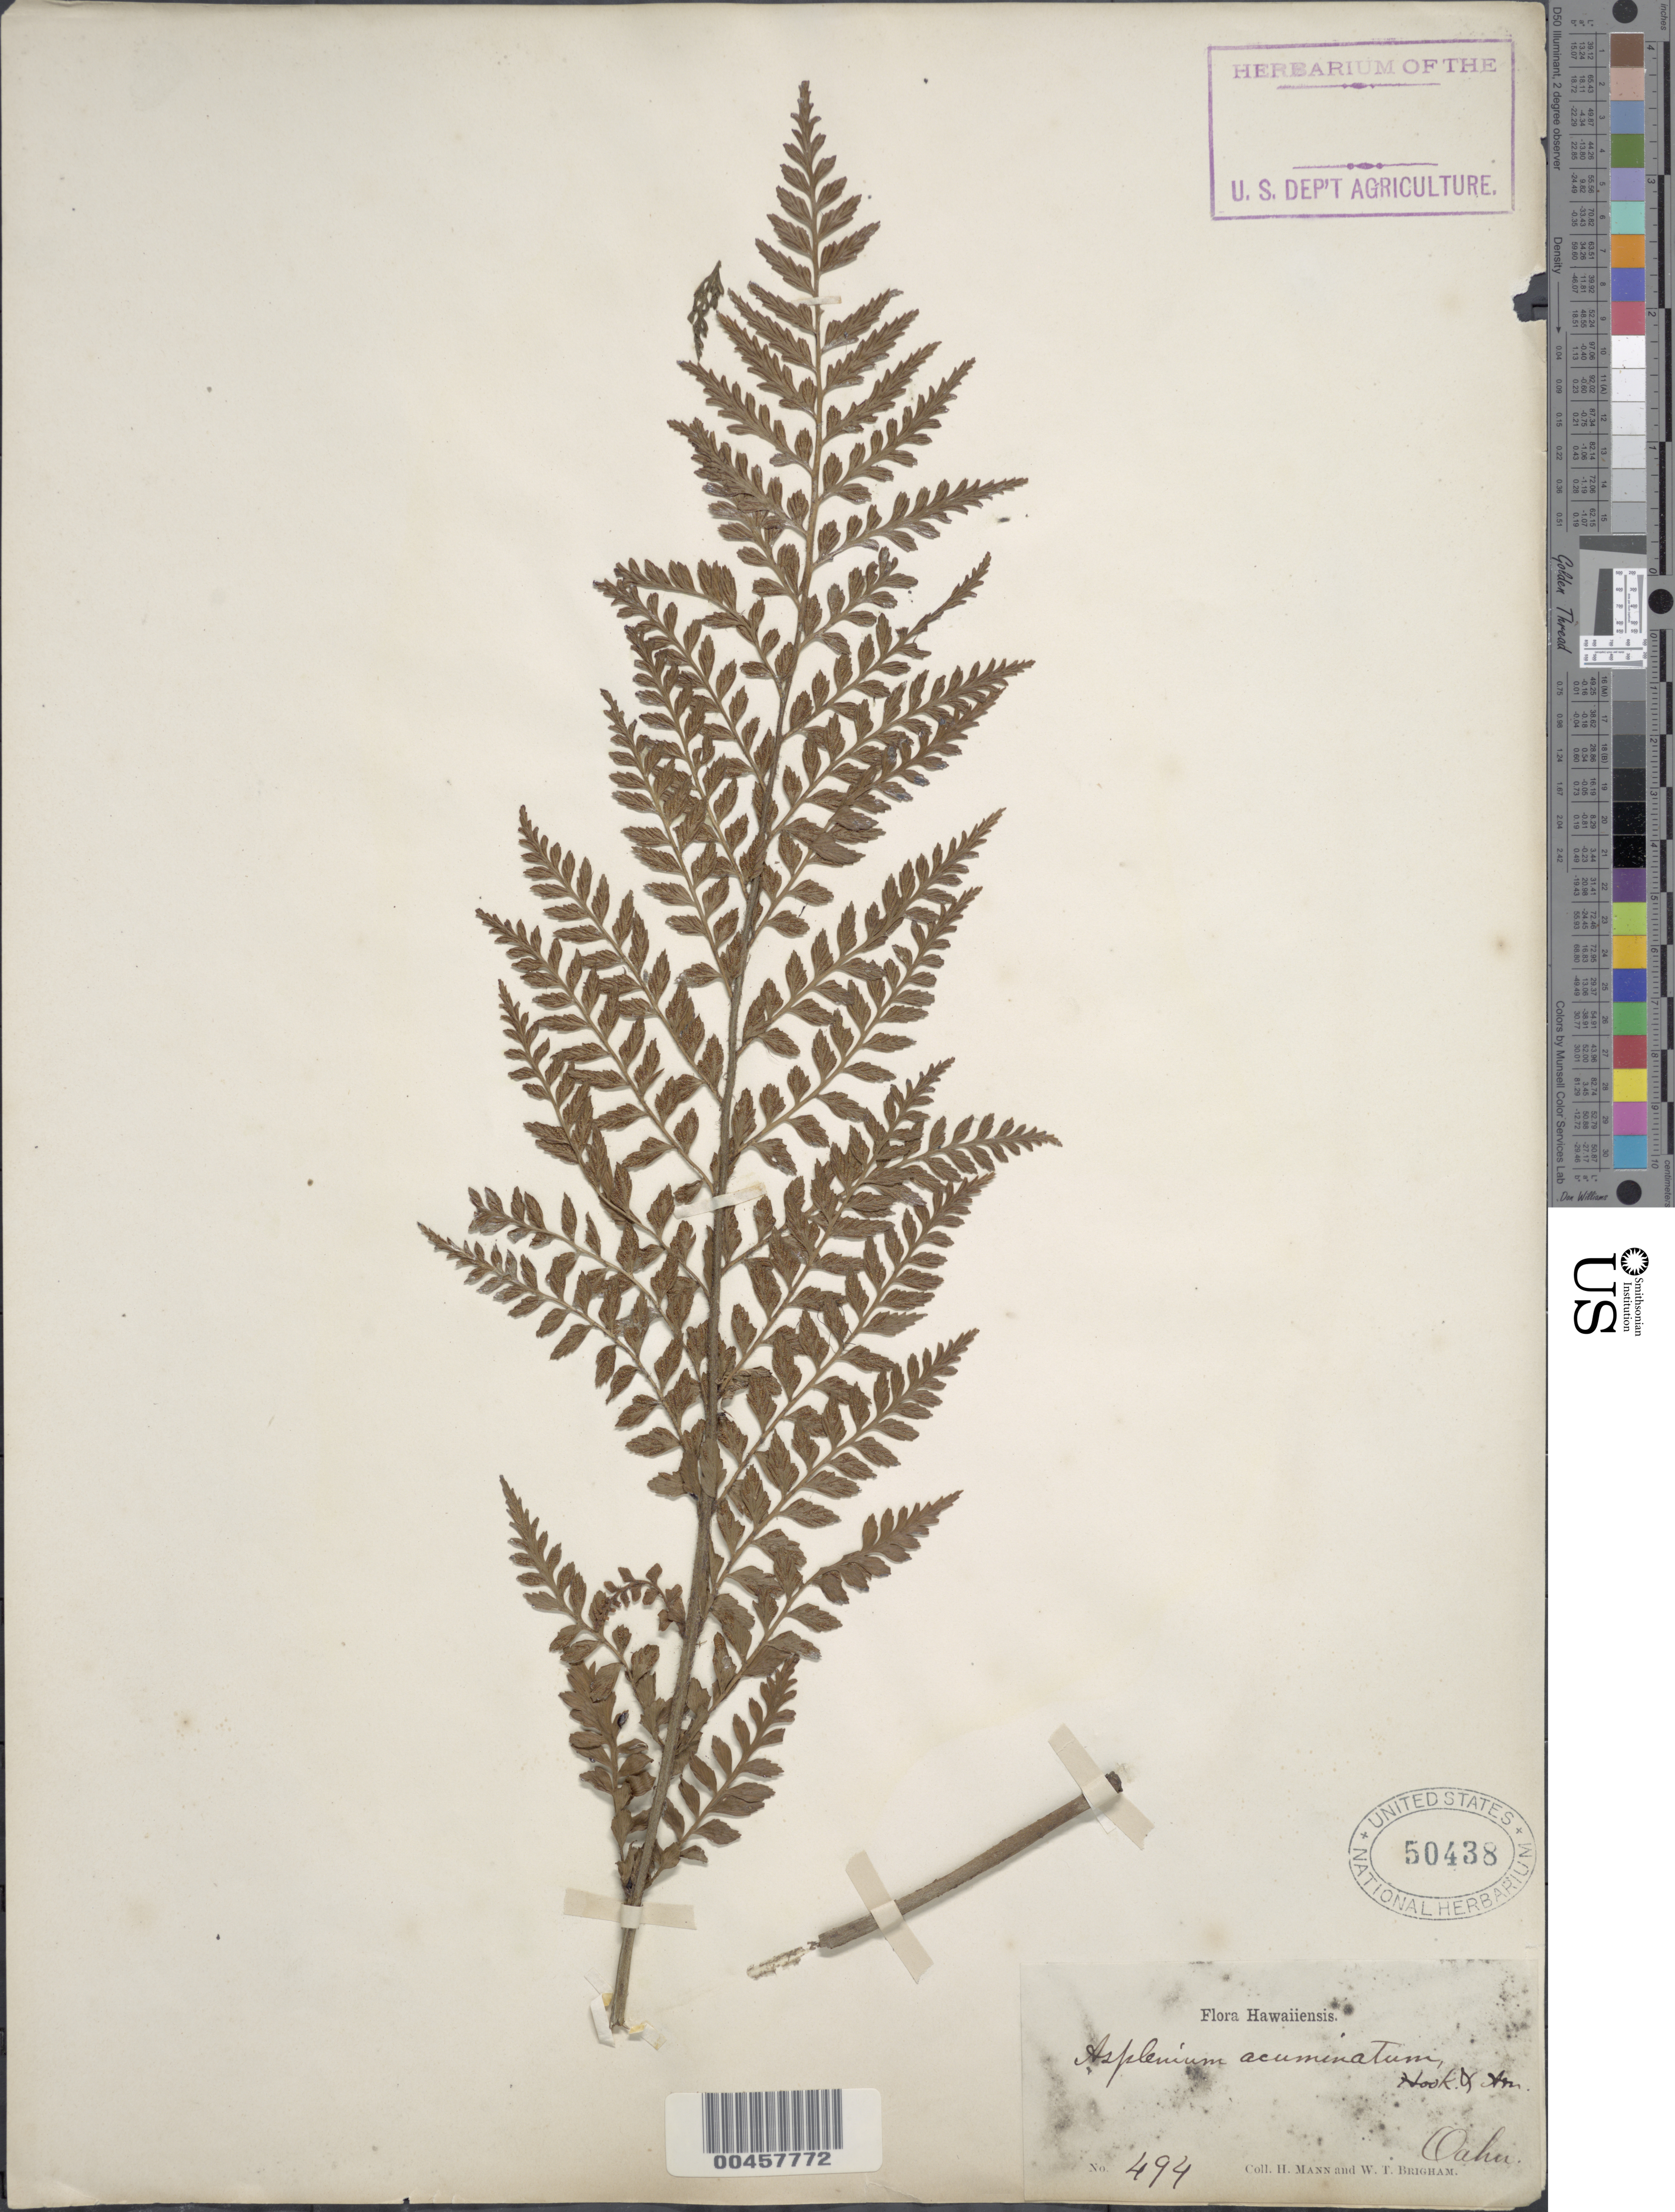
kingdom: Plantae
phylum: Tracheophyta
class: Polypodiopsida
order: Polypodiales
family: Aspleniaceae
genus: Asplenium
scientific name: Asplenium acuminatum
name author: Hook. & Arn.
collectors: H. Mann & W. T. Brigham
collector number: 494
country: United States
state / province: Hawaii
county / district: Honolulu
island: Oahu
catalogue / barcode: US 50438